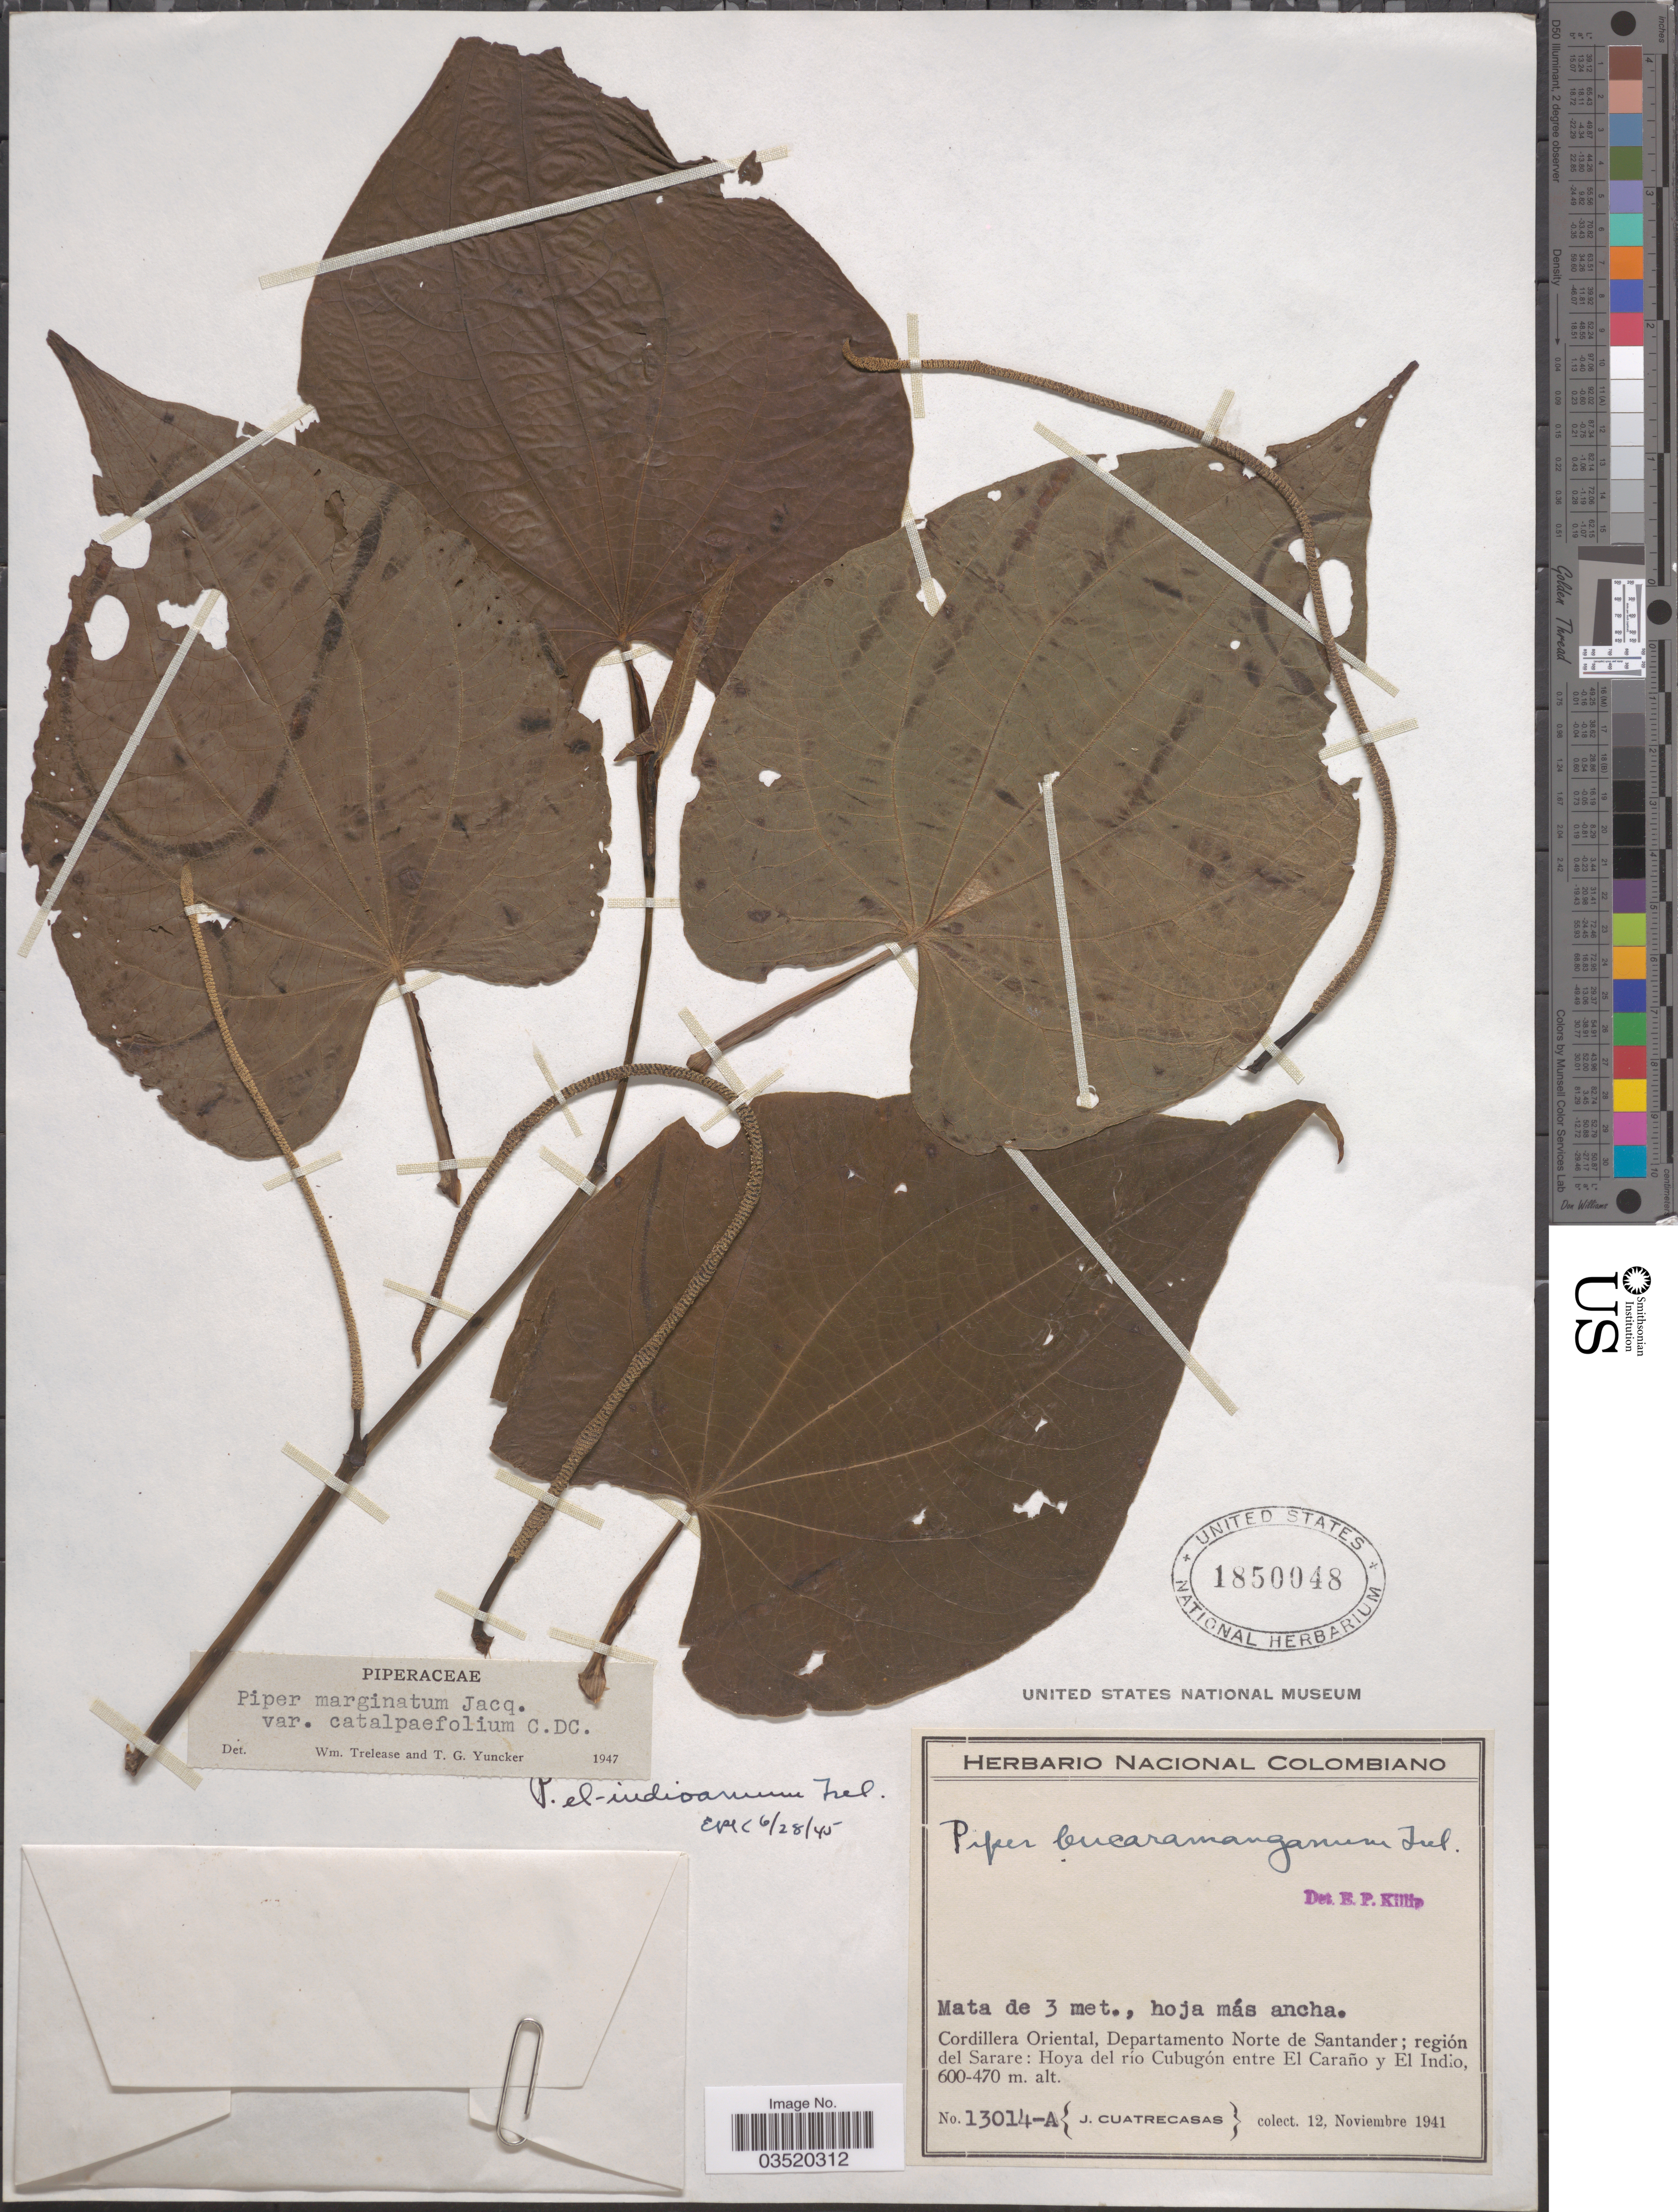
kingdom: Plantae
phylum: Tracheophyta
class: Magnoliopsida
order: Piperales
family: Piperaceae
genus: Piper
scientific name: Piper marginatum var. catalpifolium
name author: (Kunth) C. DC.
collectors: J. Cuatrecasas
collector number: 13014-A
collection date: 1941-11-12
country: Colombia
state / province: Norte de Santander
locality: Cordillera Oriental, Departamento Norte de Santander; región del Sarare: Hoya del río Cubugón entre El Caraño y El Indio.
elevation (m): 470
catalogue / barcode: US 1850048